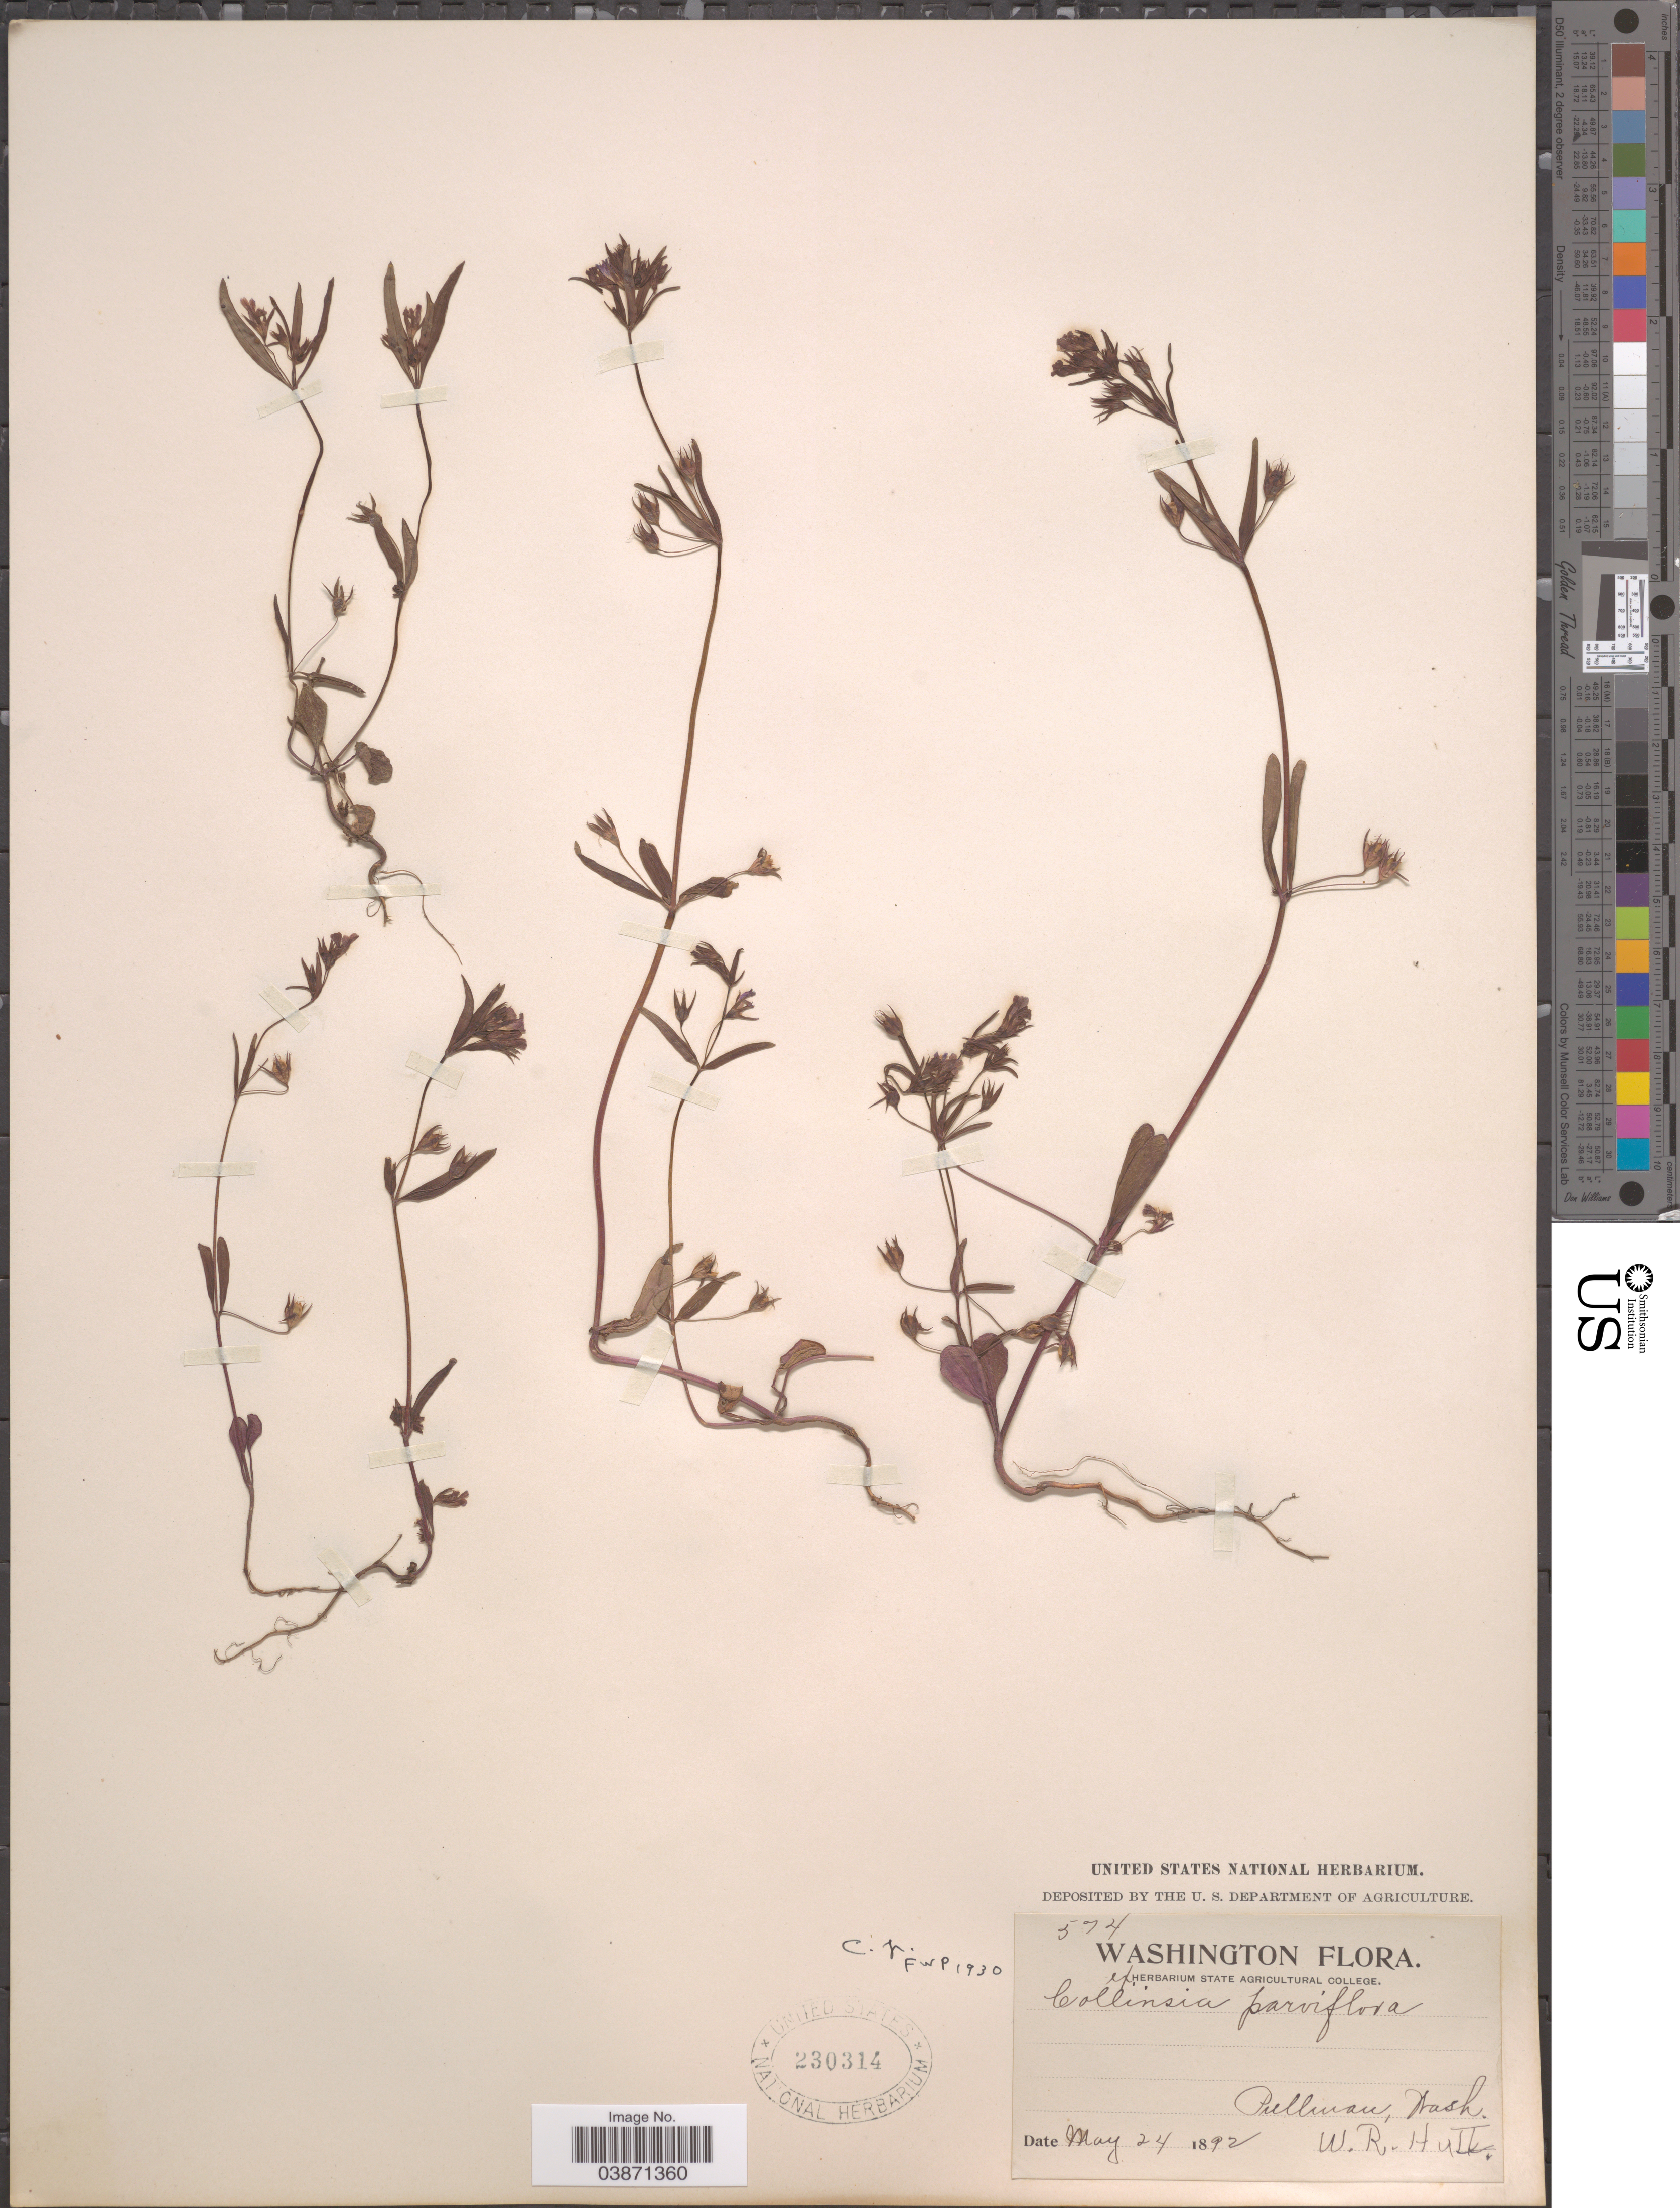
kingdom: Plantae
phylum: Tracheophyta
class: Magnoliopsida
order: Lamiales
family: Plantaginaceae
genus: Collinsia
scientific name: Collinsia parviflora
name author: Douglas ex Lindl.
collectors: W. Hull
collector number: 574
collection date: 1892-05-24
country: United States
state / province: Washington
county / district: Whitman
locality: Pullman.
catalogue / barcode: US 230314